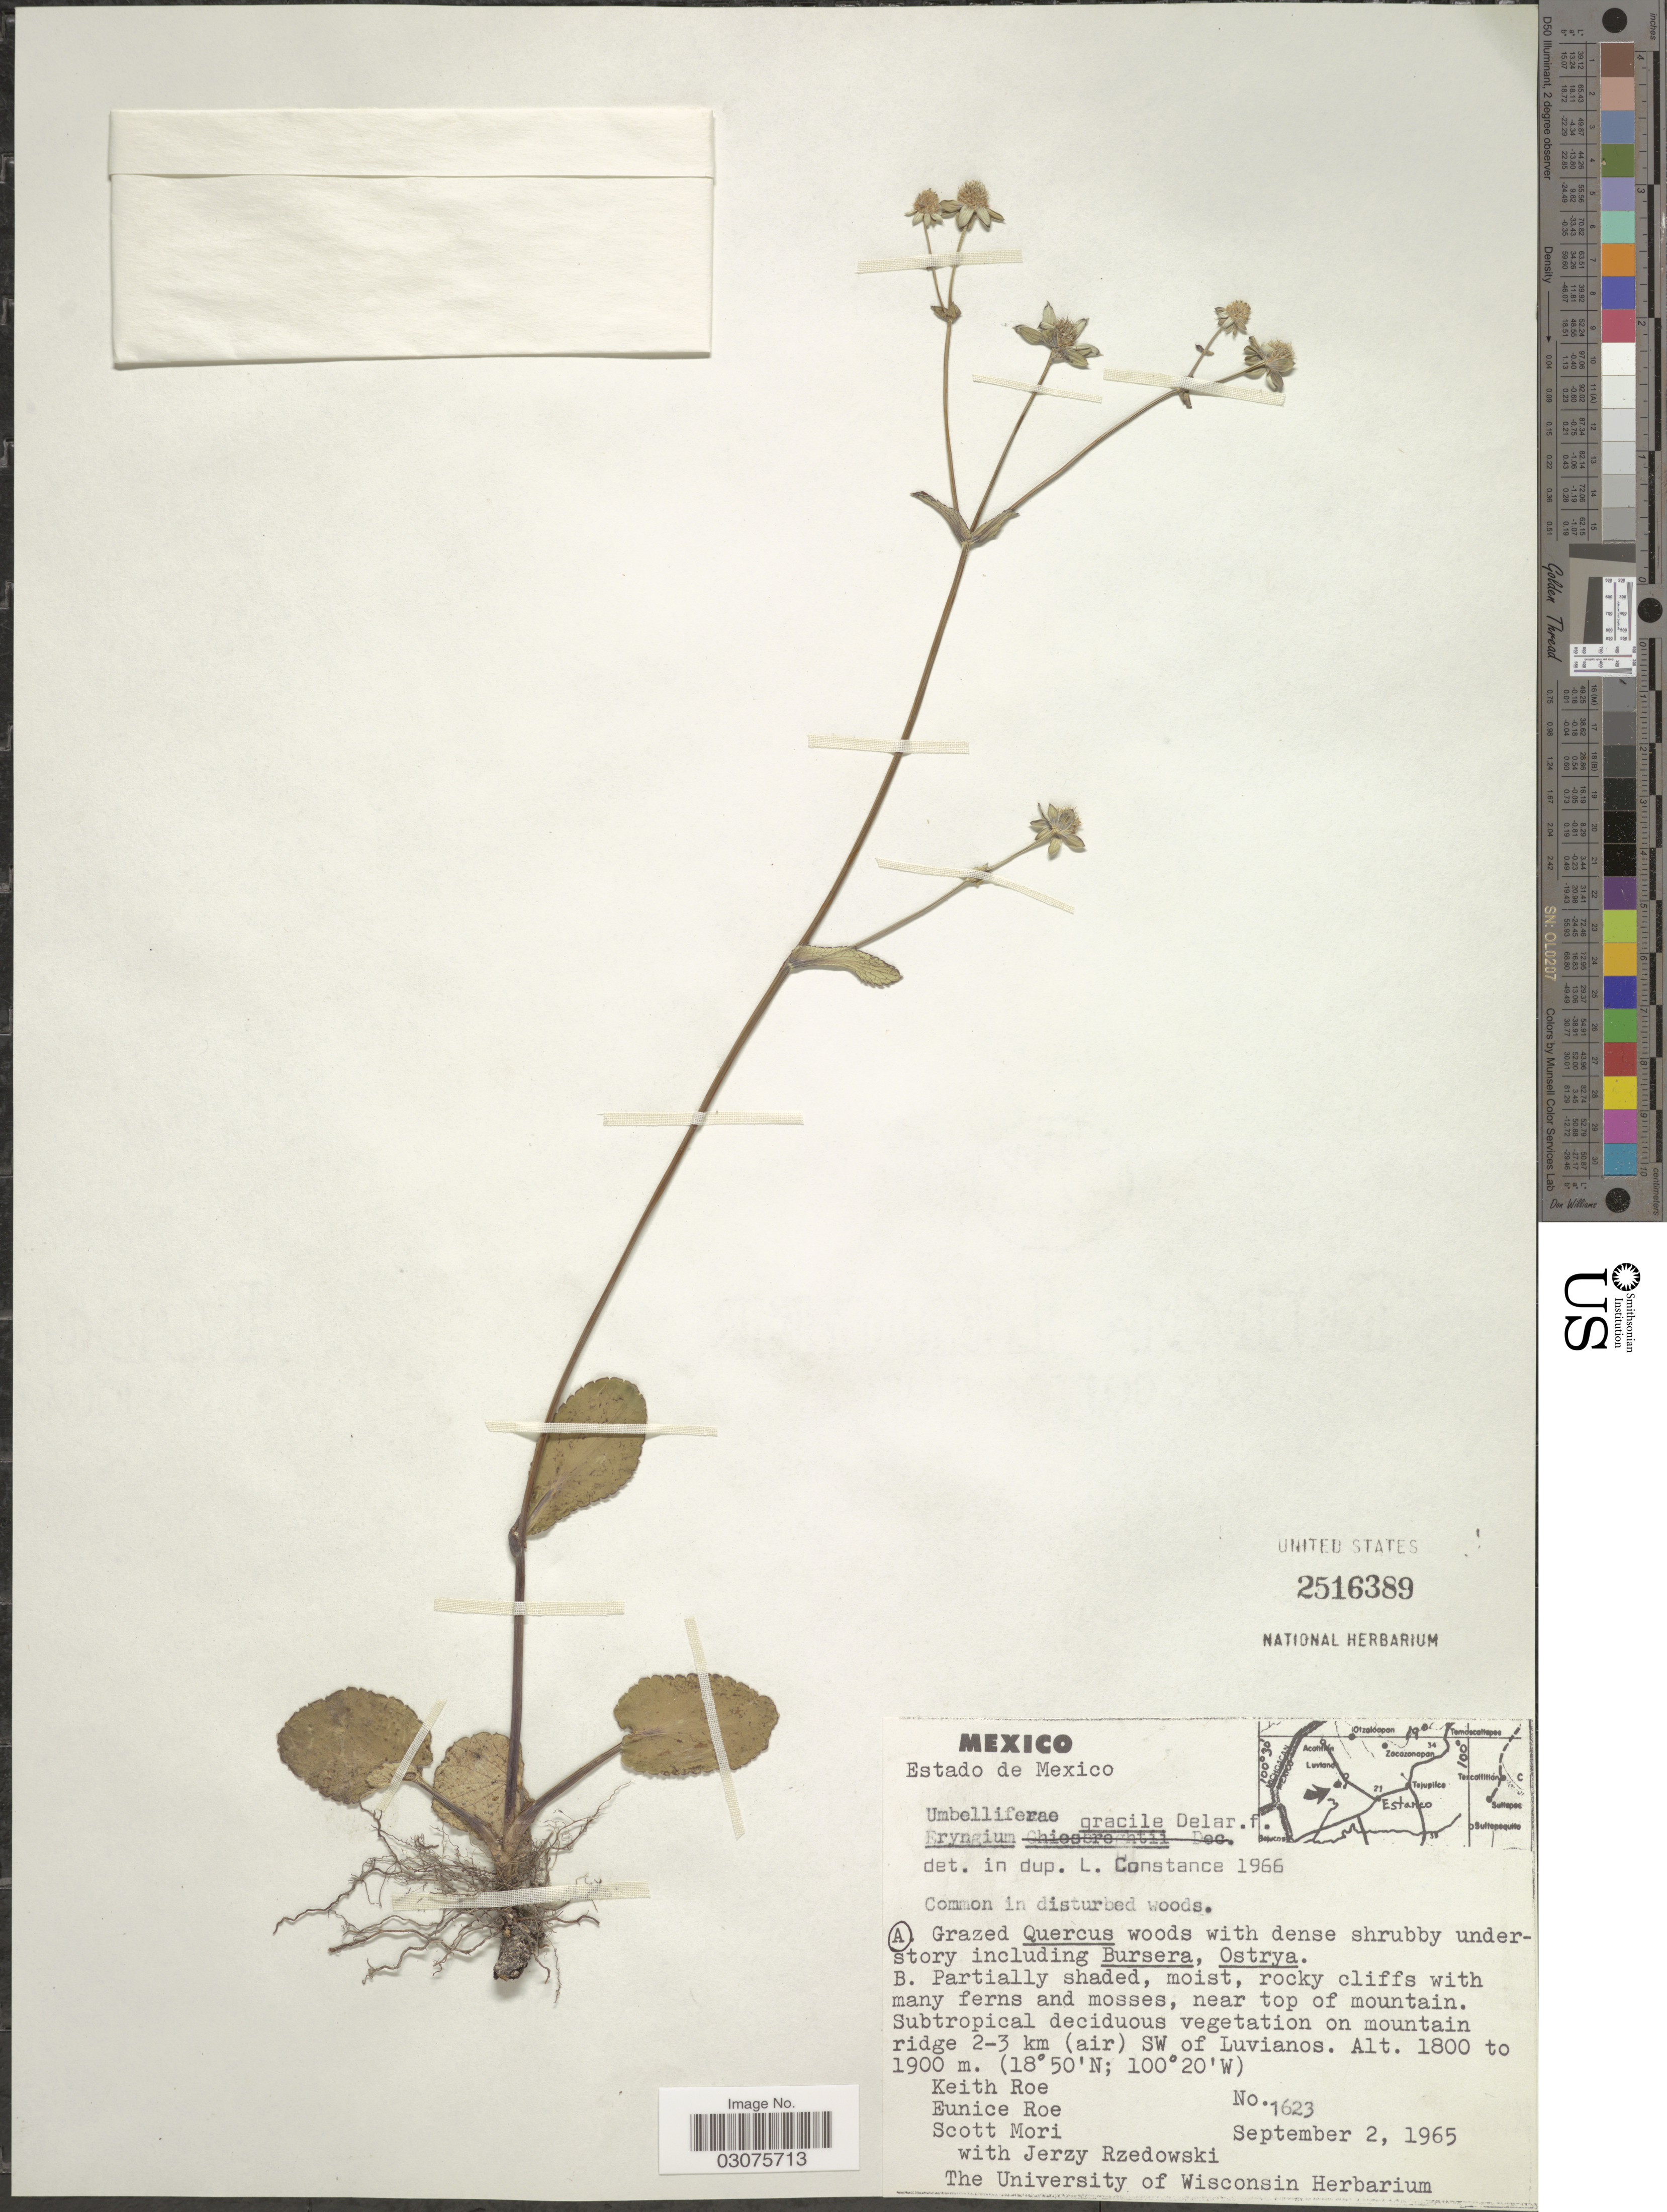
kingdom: Plantae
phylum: Tracheophyta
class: Magnoliopsida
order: Apiales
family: Apiaceae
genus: Eryngium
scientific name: Eryngium gracile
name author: F. Delaroche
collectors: K. E. Roe, E. Roe, S. Mori & J. Rzedowski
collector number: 1623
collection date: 1965-09-02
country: Mexico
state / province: México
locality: Subtropical deciduous vegetation on mountain ridge 2-3 km (air) SW of Luvianos.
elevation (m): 1800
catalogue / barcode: US 2516389